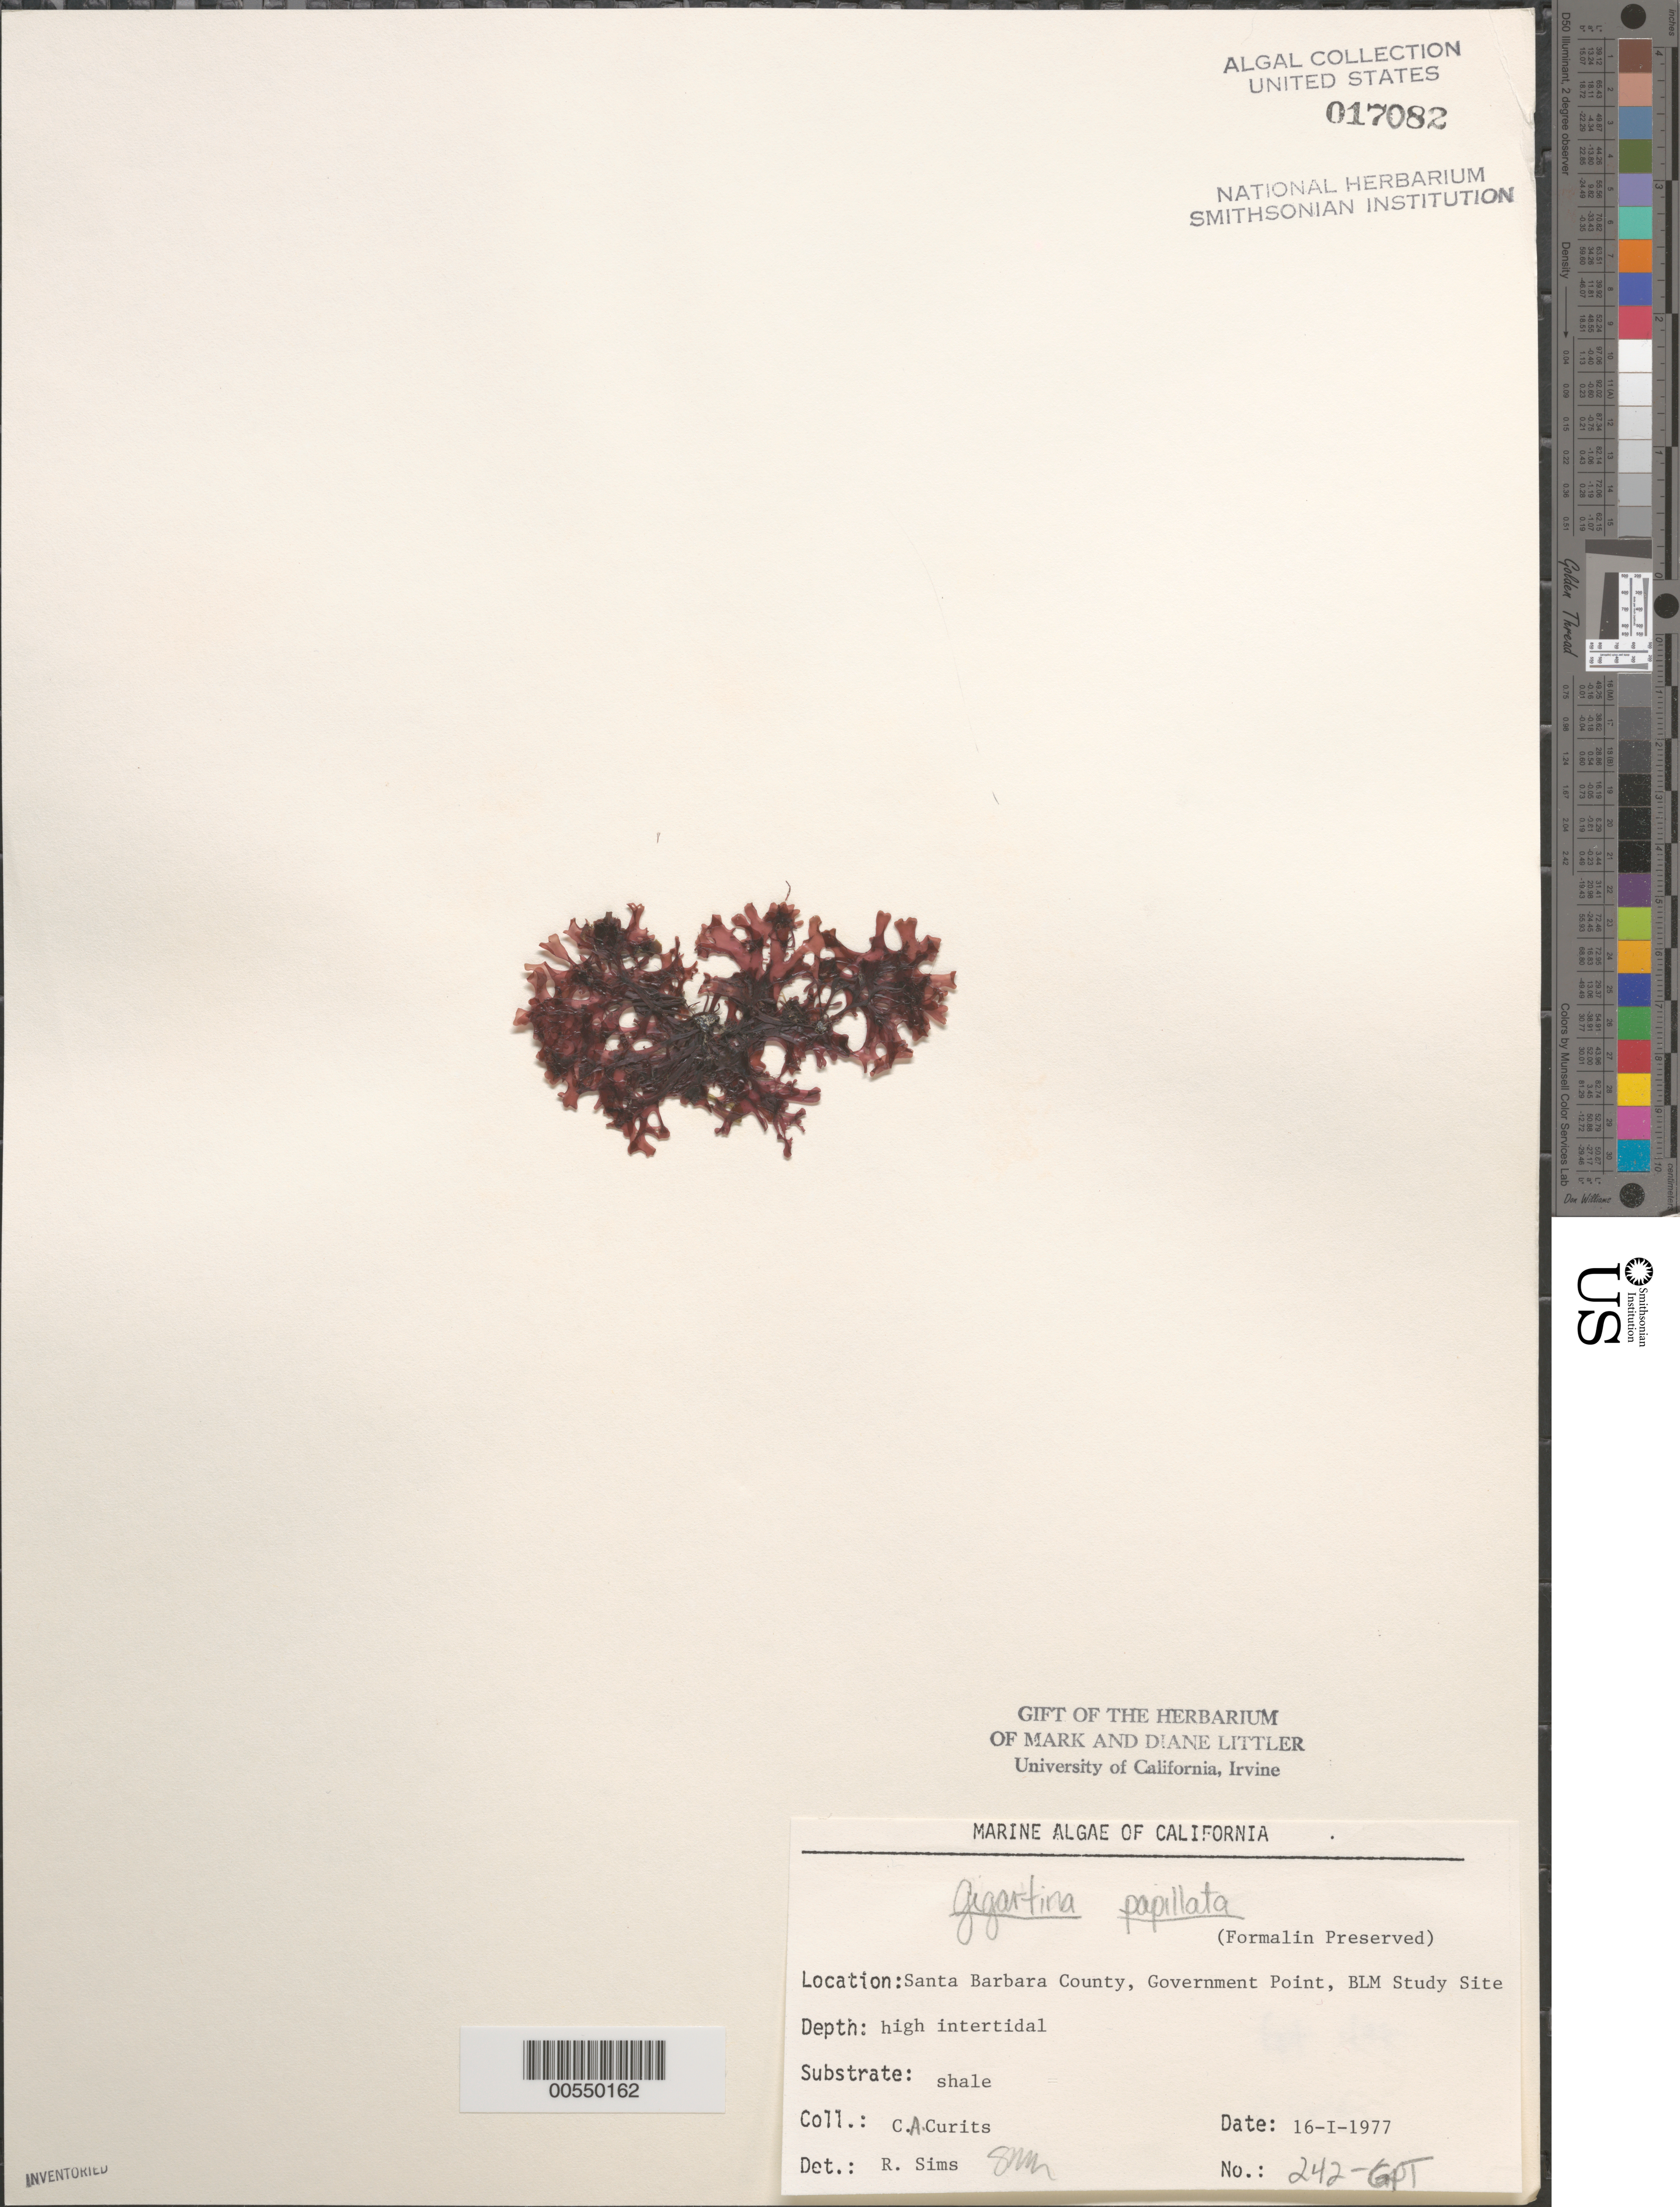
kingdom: Plantae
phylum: Rhodophyta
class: Florideophyceae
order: Gigartinales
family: Phyllophoraceae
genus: Mastocarpus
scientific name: Mastocarpus papillatus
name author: (C. Agardh) Kütz.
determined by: Algae name updating Project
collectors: C. Curtis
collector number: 242-gpt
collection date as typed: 16 Jan 1977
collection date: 1977-01-16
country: United States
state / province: California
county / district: Santa Barbara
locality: Government Point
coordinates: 34 26'31"N, 120 24'06"W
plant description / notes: BLM-SOCALBIGHT Rocky Intertidal Survey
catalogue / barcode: US 17082